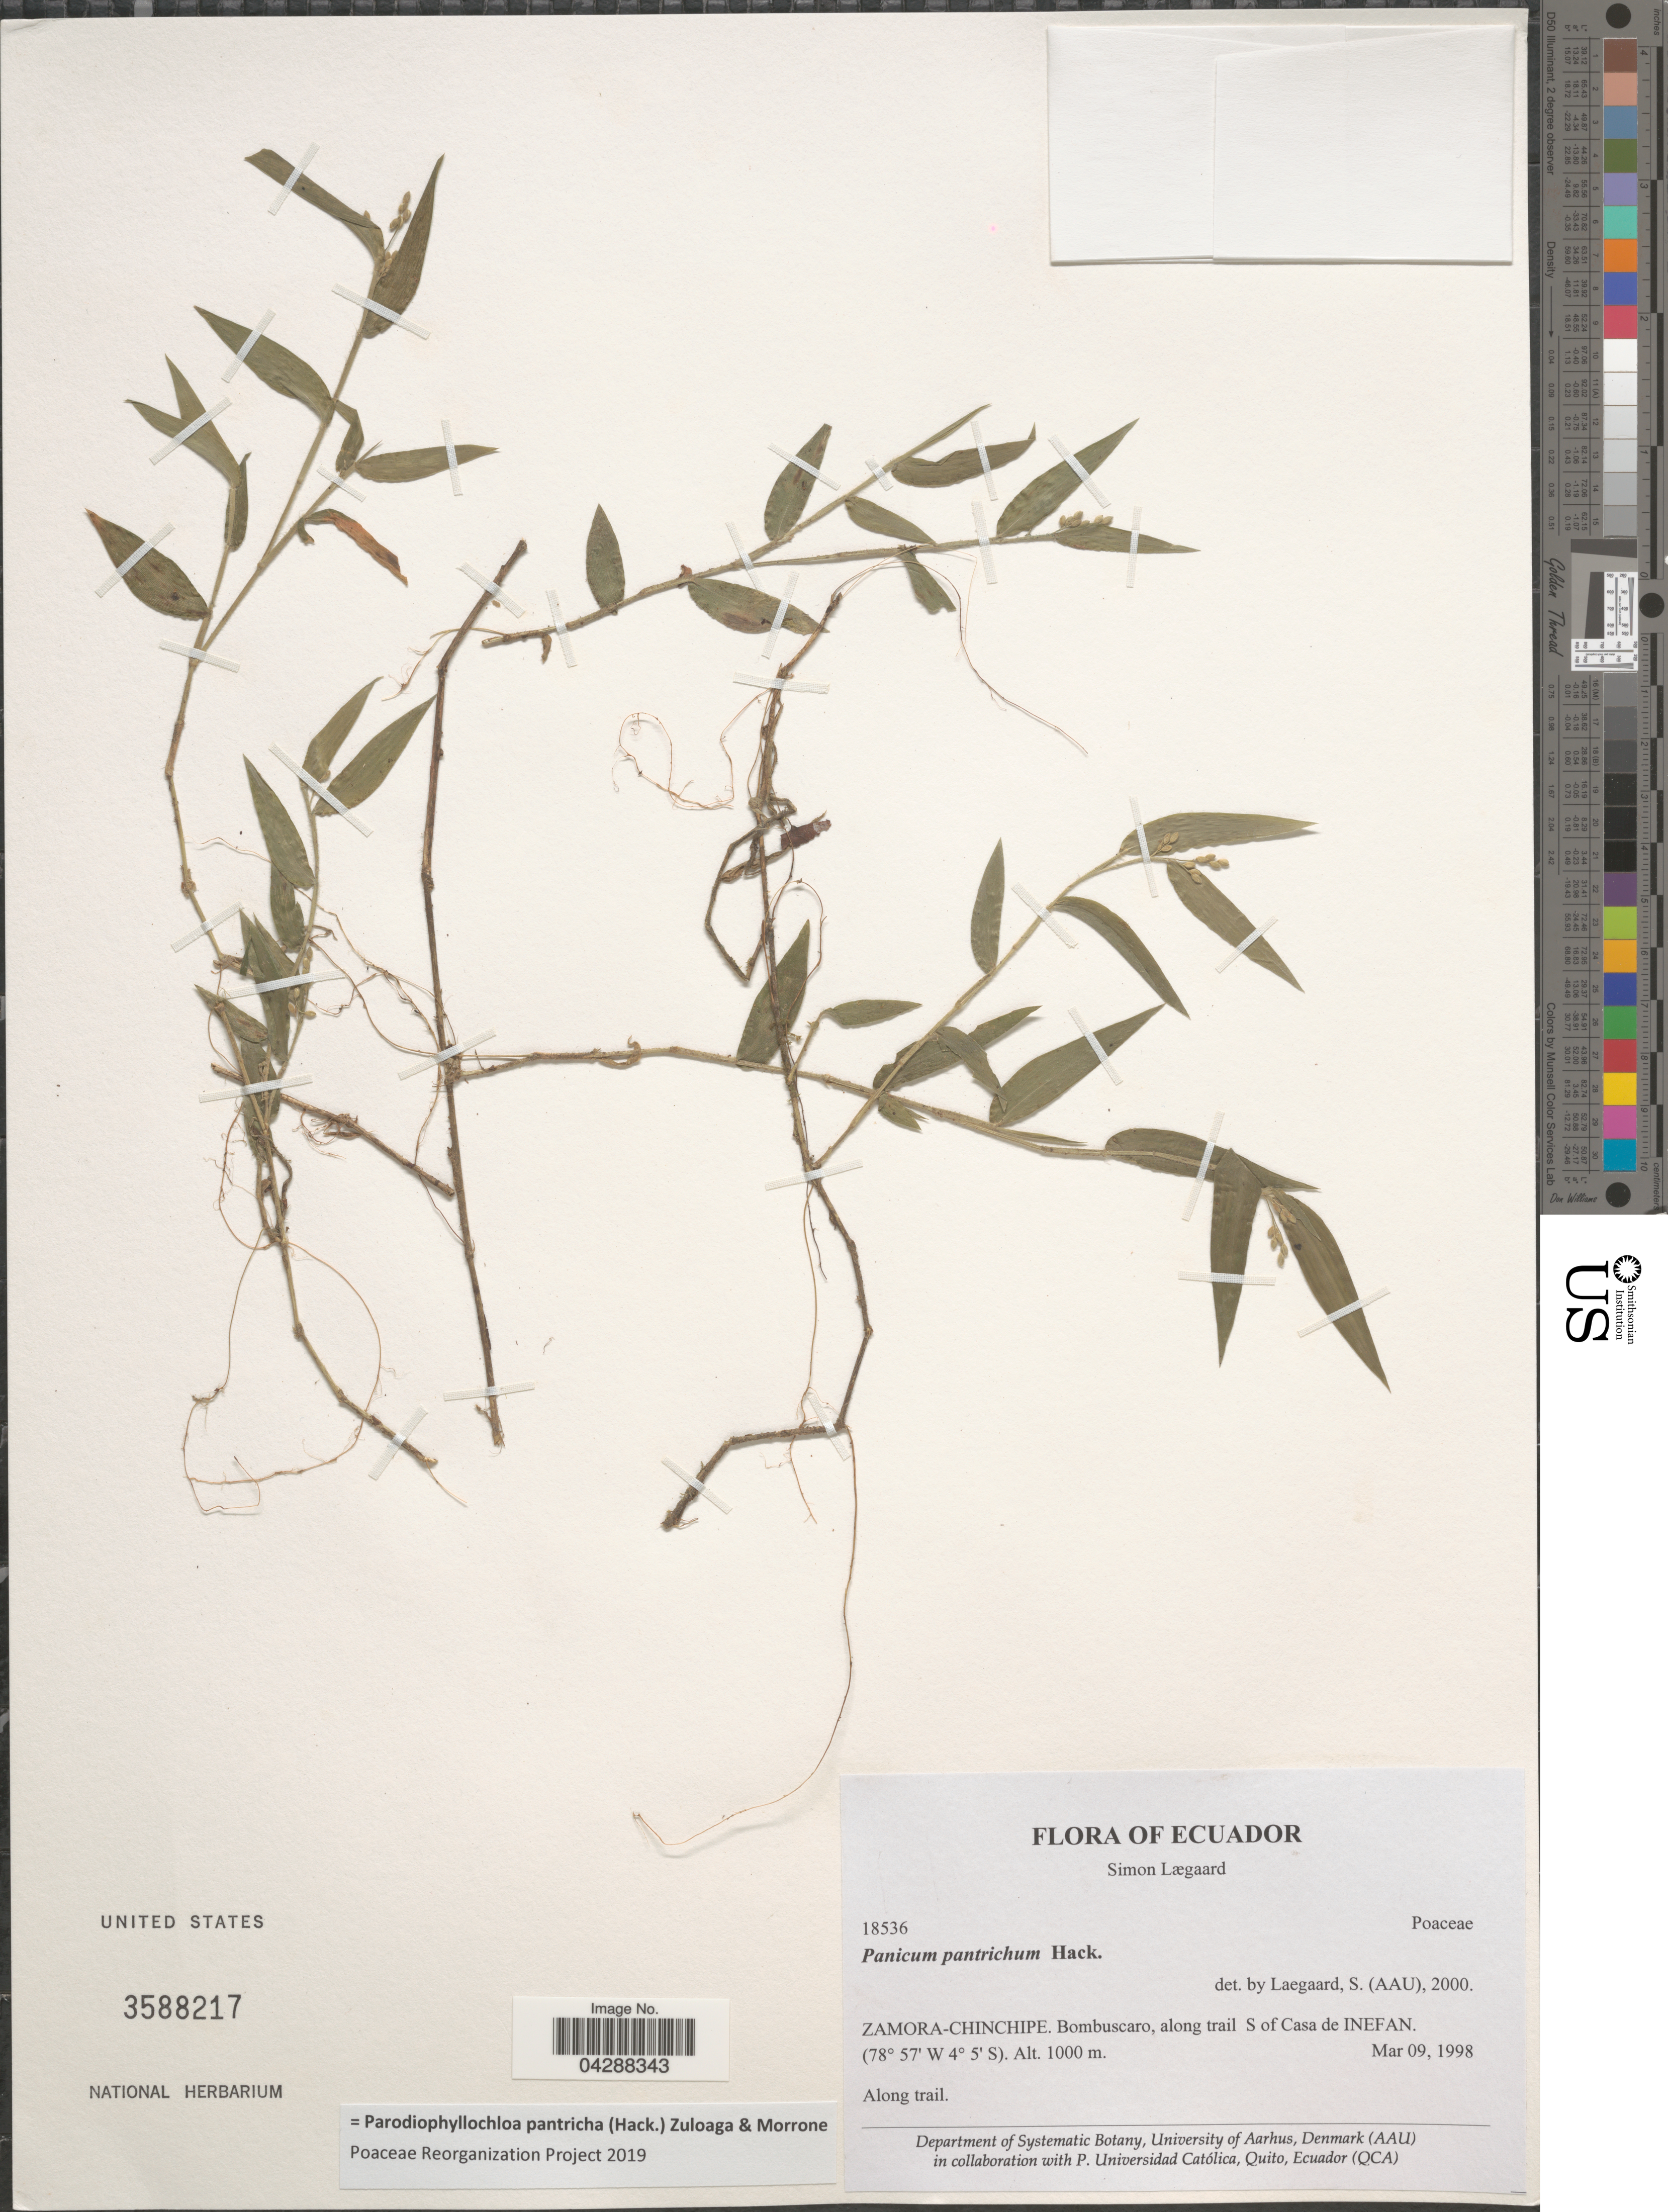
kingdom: Plantae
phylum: Tracheophyta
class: Liliopsida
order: Poales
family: Poaceae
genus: Parodiophyllochloa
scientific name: Parodiophyllochloa pantricha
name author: (Hack.) Zuloaga & Morrone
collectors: S. Lægaard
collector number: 18536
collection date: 1998-03-09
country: Ecuador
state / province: Zamora-Chinchipe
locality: Bombuscaro, along trail S of Casa de INEFAN.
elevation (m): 1000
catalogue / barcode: US 3588217